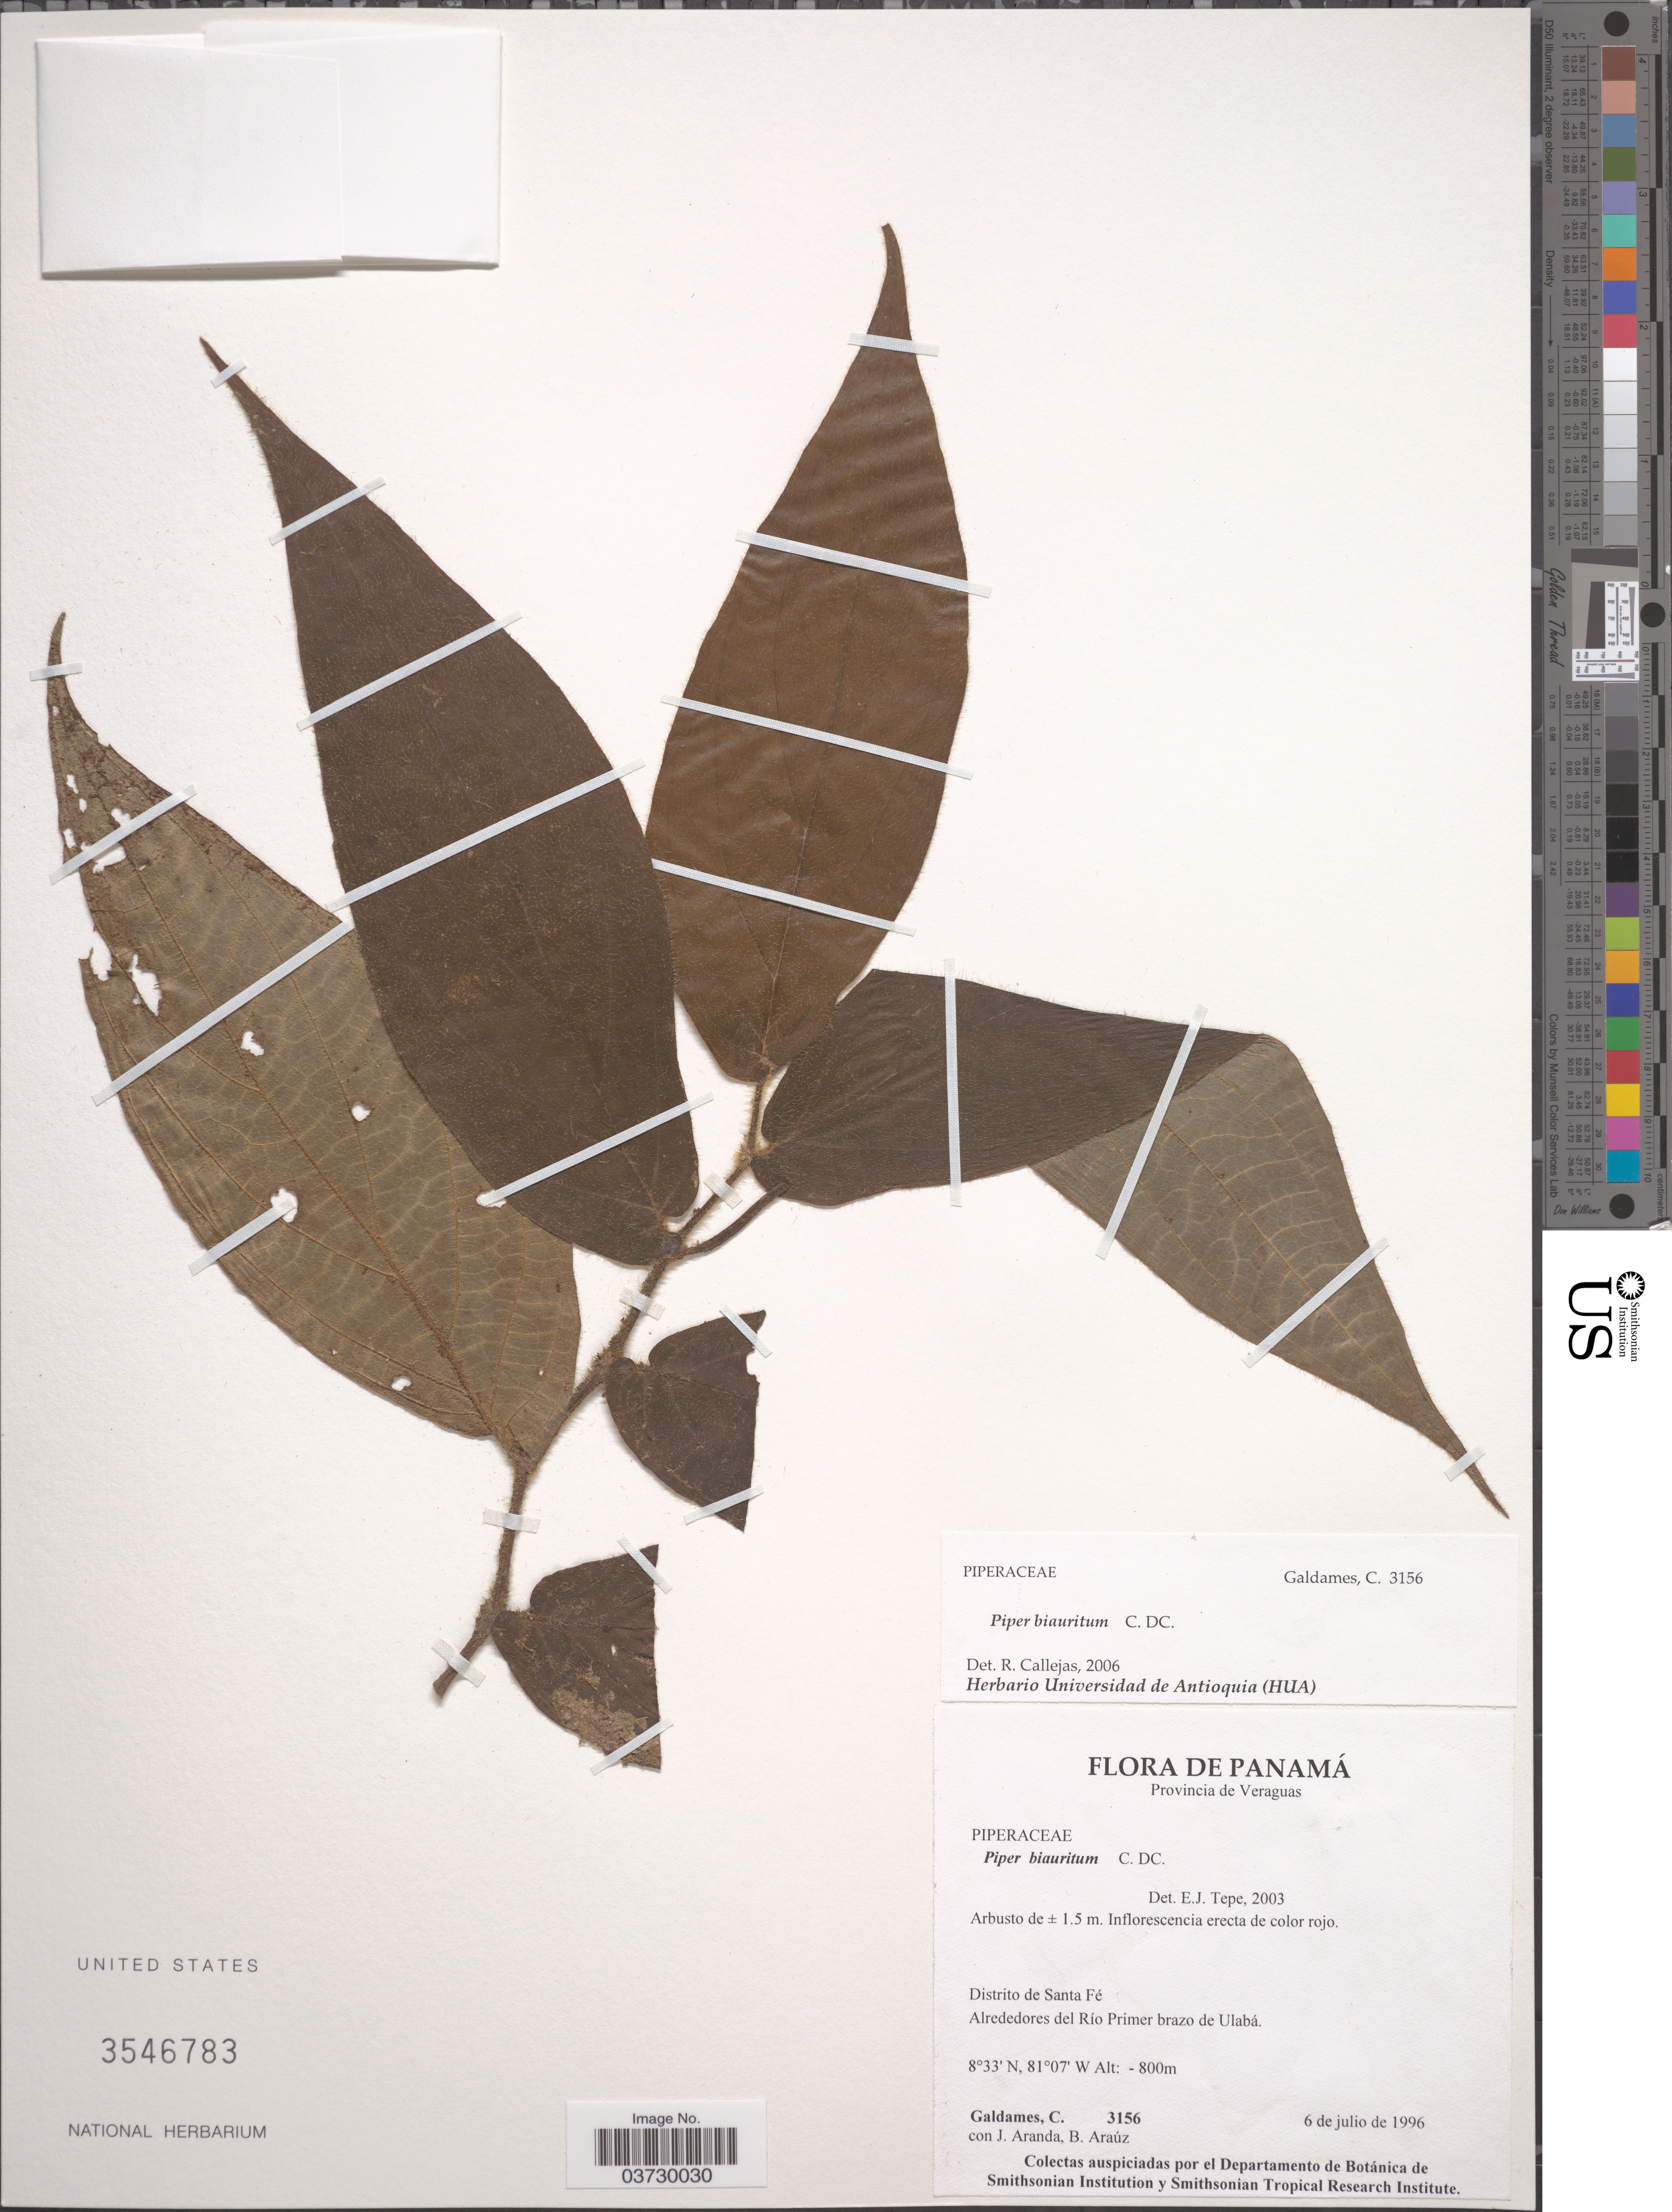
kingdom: Plantae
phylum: Tracheophyta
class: Magnoliopsida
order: Piperales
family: Piperaceae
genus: Piper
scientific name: Piper biauritum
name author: C. DC. in Pittier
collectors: C. Galdames, J. Aranda & B. Araúz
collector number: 3156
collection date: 1996-07-06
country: Panama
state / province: Veraguas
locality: Distrito de Santa Fé. Alrededores del Río Primer brazo de Ulabá.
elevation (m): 800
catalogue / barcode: US 3546783